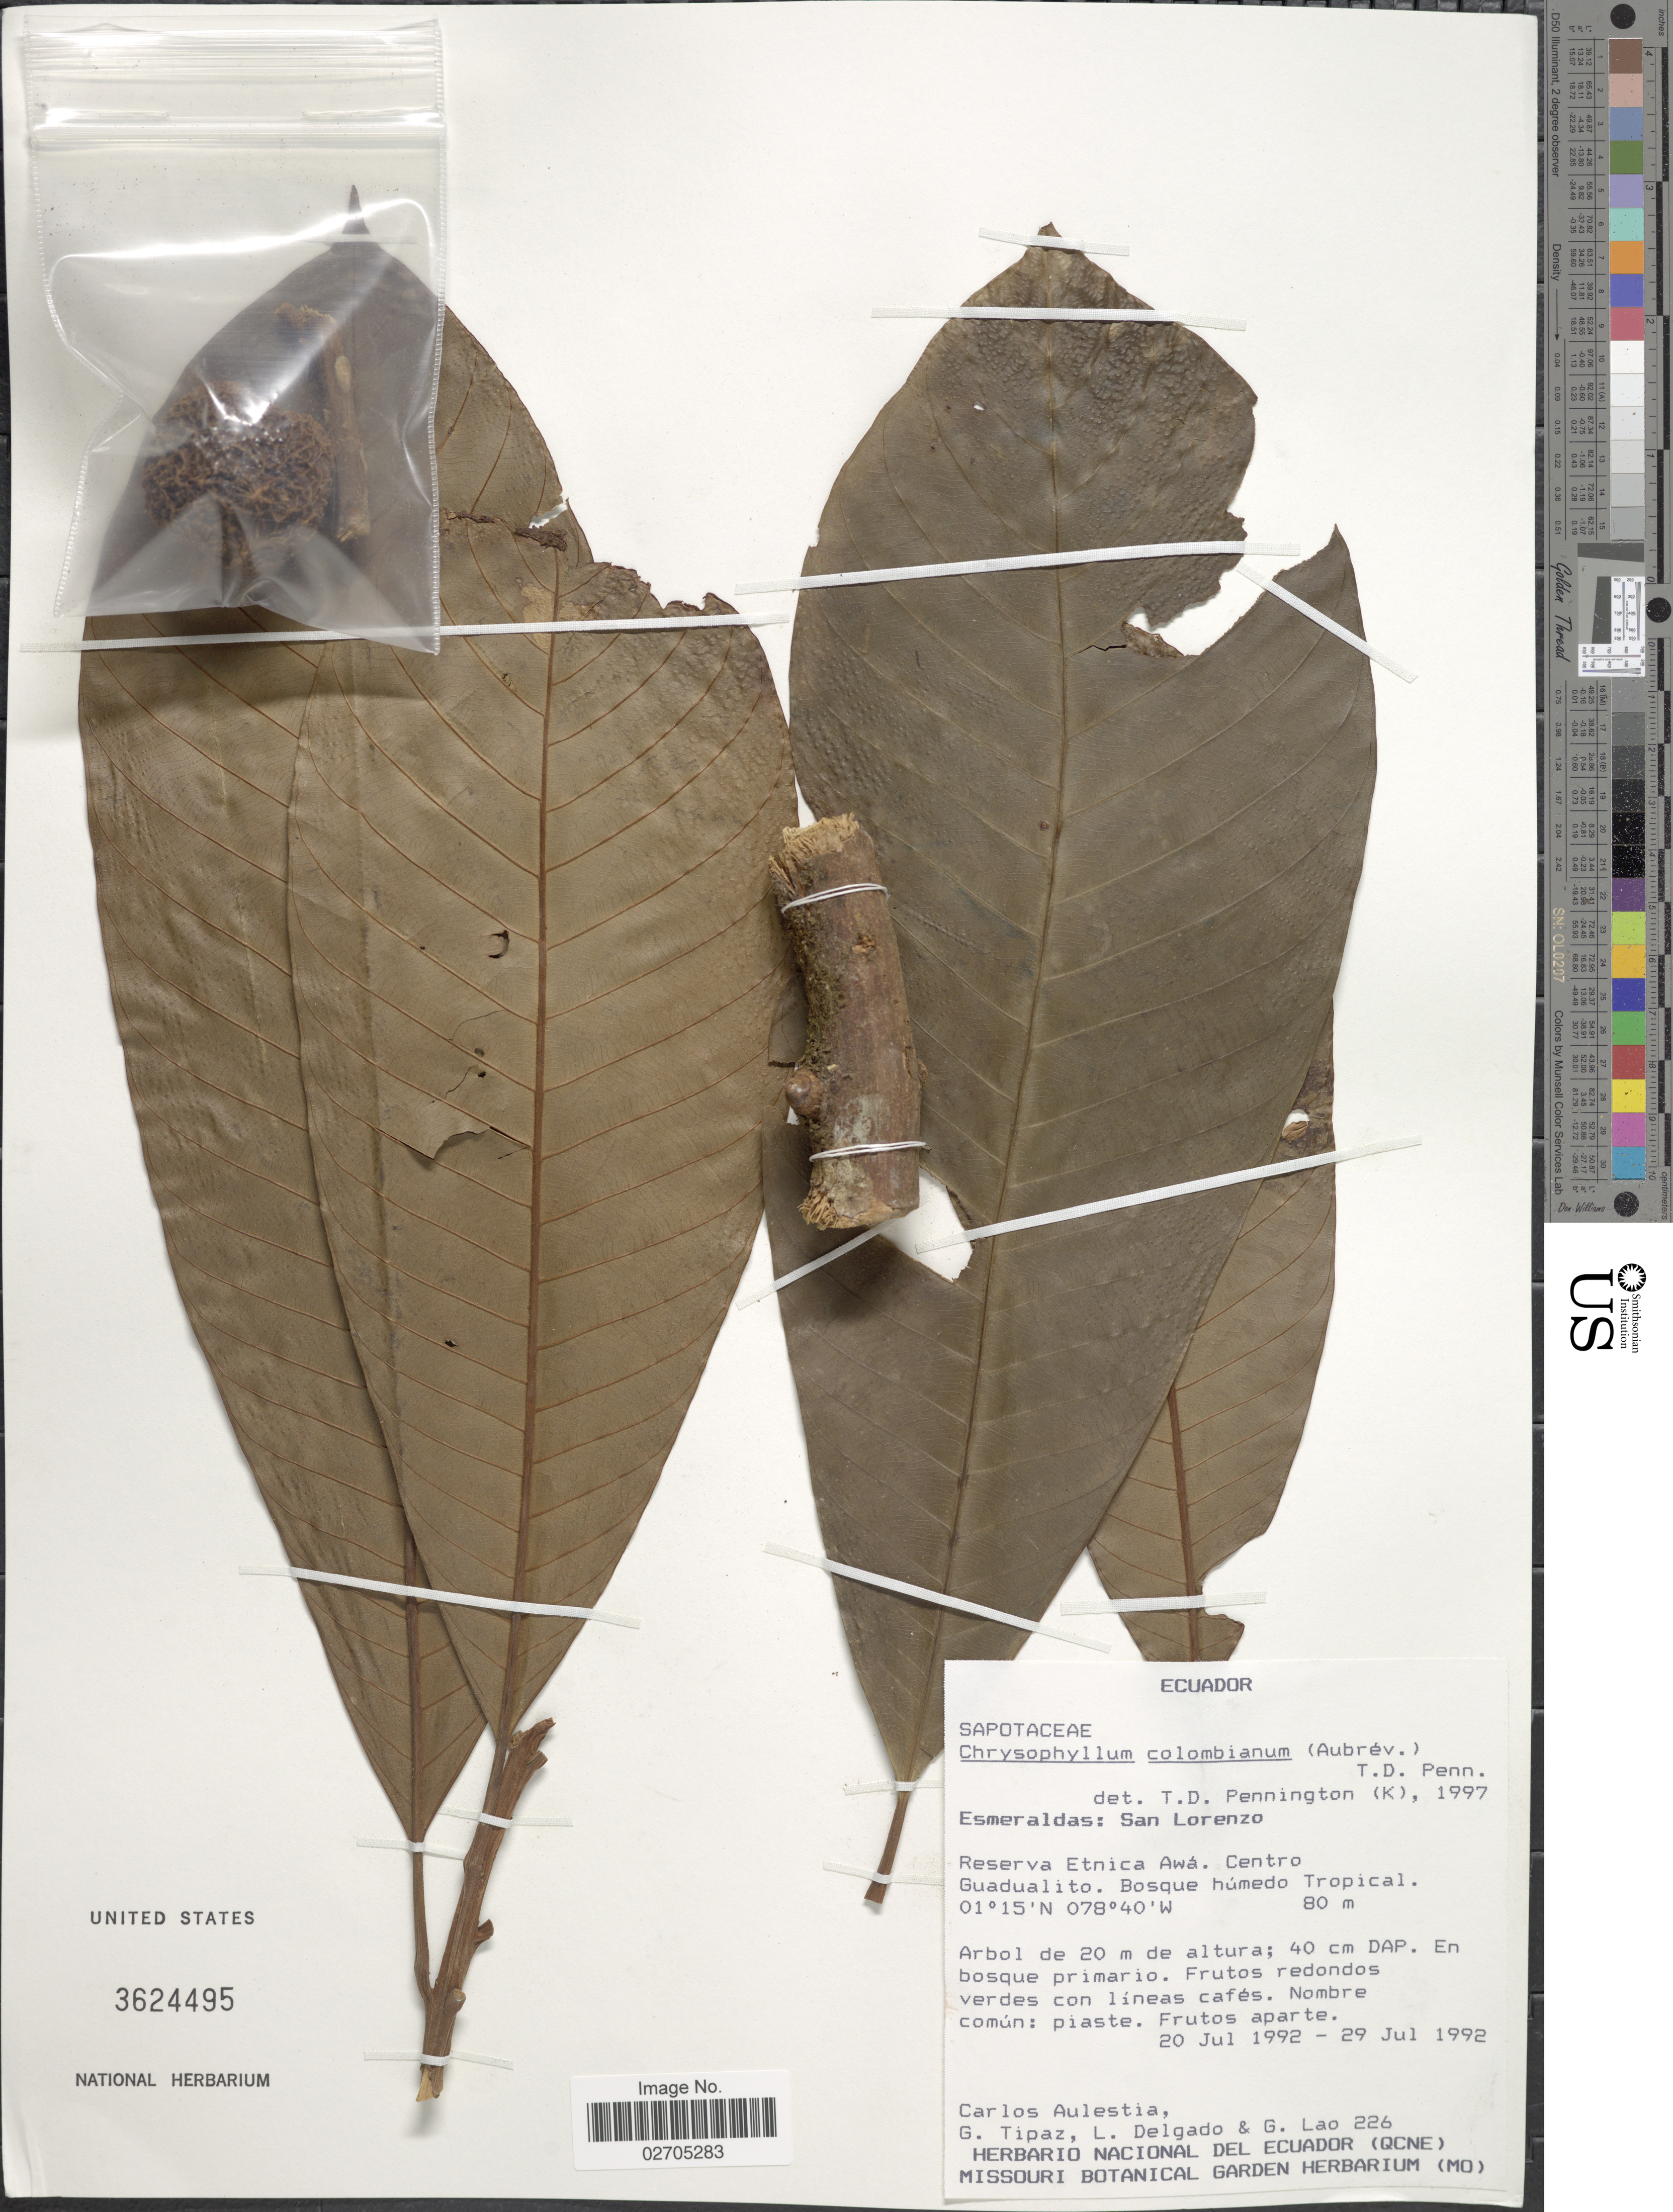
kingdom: Plantae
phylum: Tracheophyta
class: Magnoliopsida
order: Ericales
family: Sapotaceae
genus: Chrysophyllum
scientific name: Chrysophyllum colombianum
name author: (Aubr.) T.D. Penn.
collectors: C. Aulestia, G. Tipaz, L. Delgado V. & G. Lao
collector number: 226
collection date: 1992-07-20/1992-07-22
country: Ecuador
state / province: Esmeraldas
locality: San Lorenzo, Reserva Etnica Awa, Centro Guadalito, Bosque humedo Tropical.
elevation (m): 80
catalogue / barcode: US 3624495